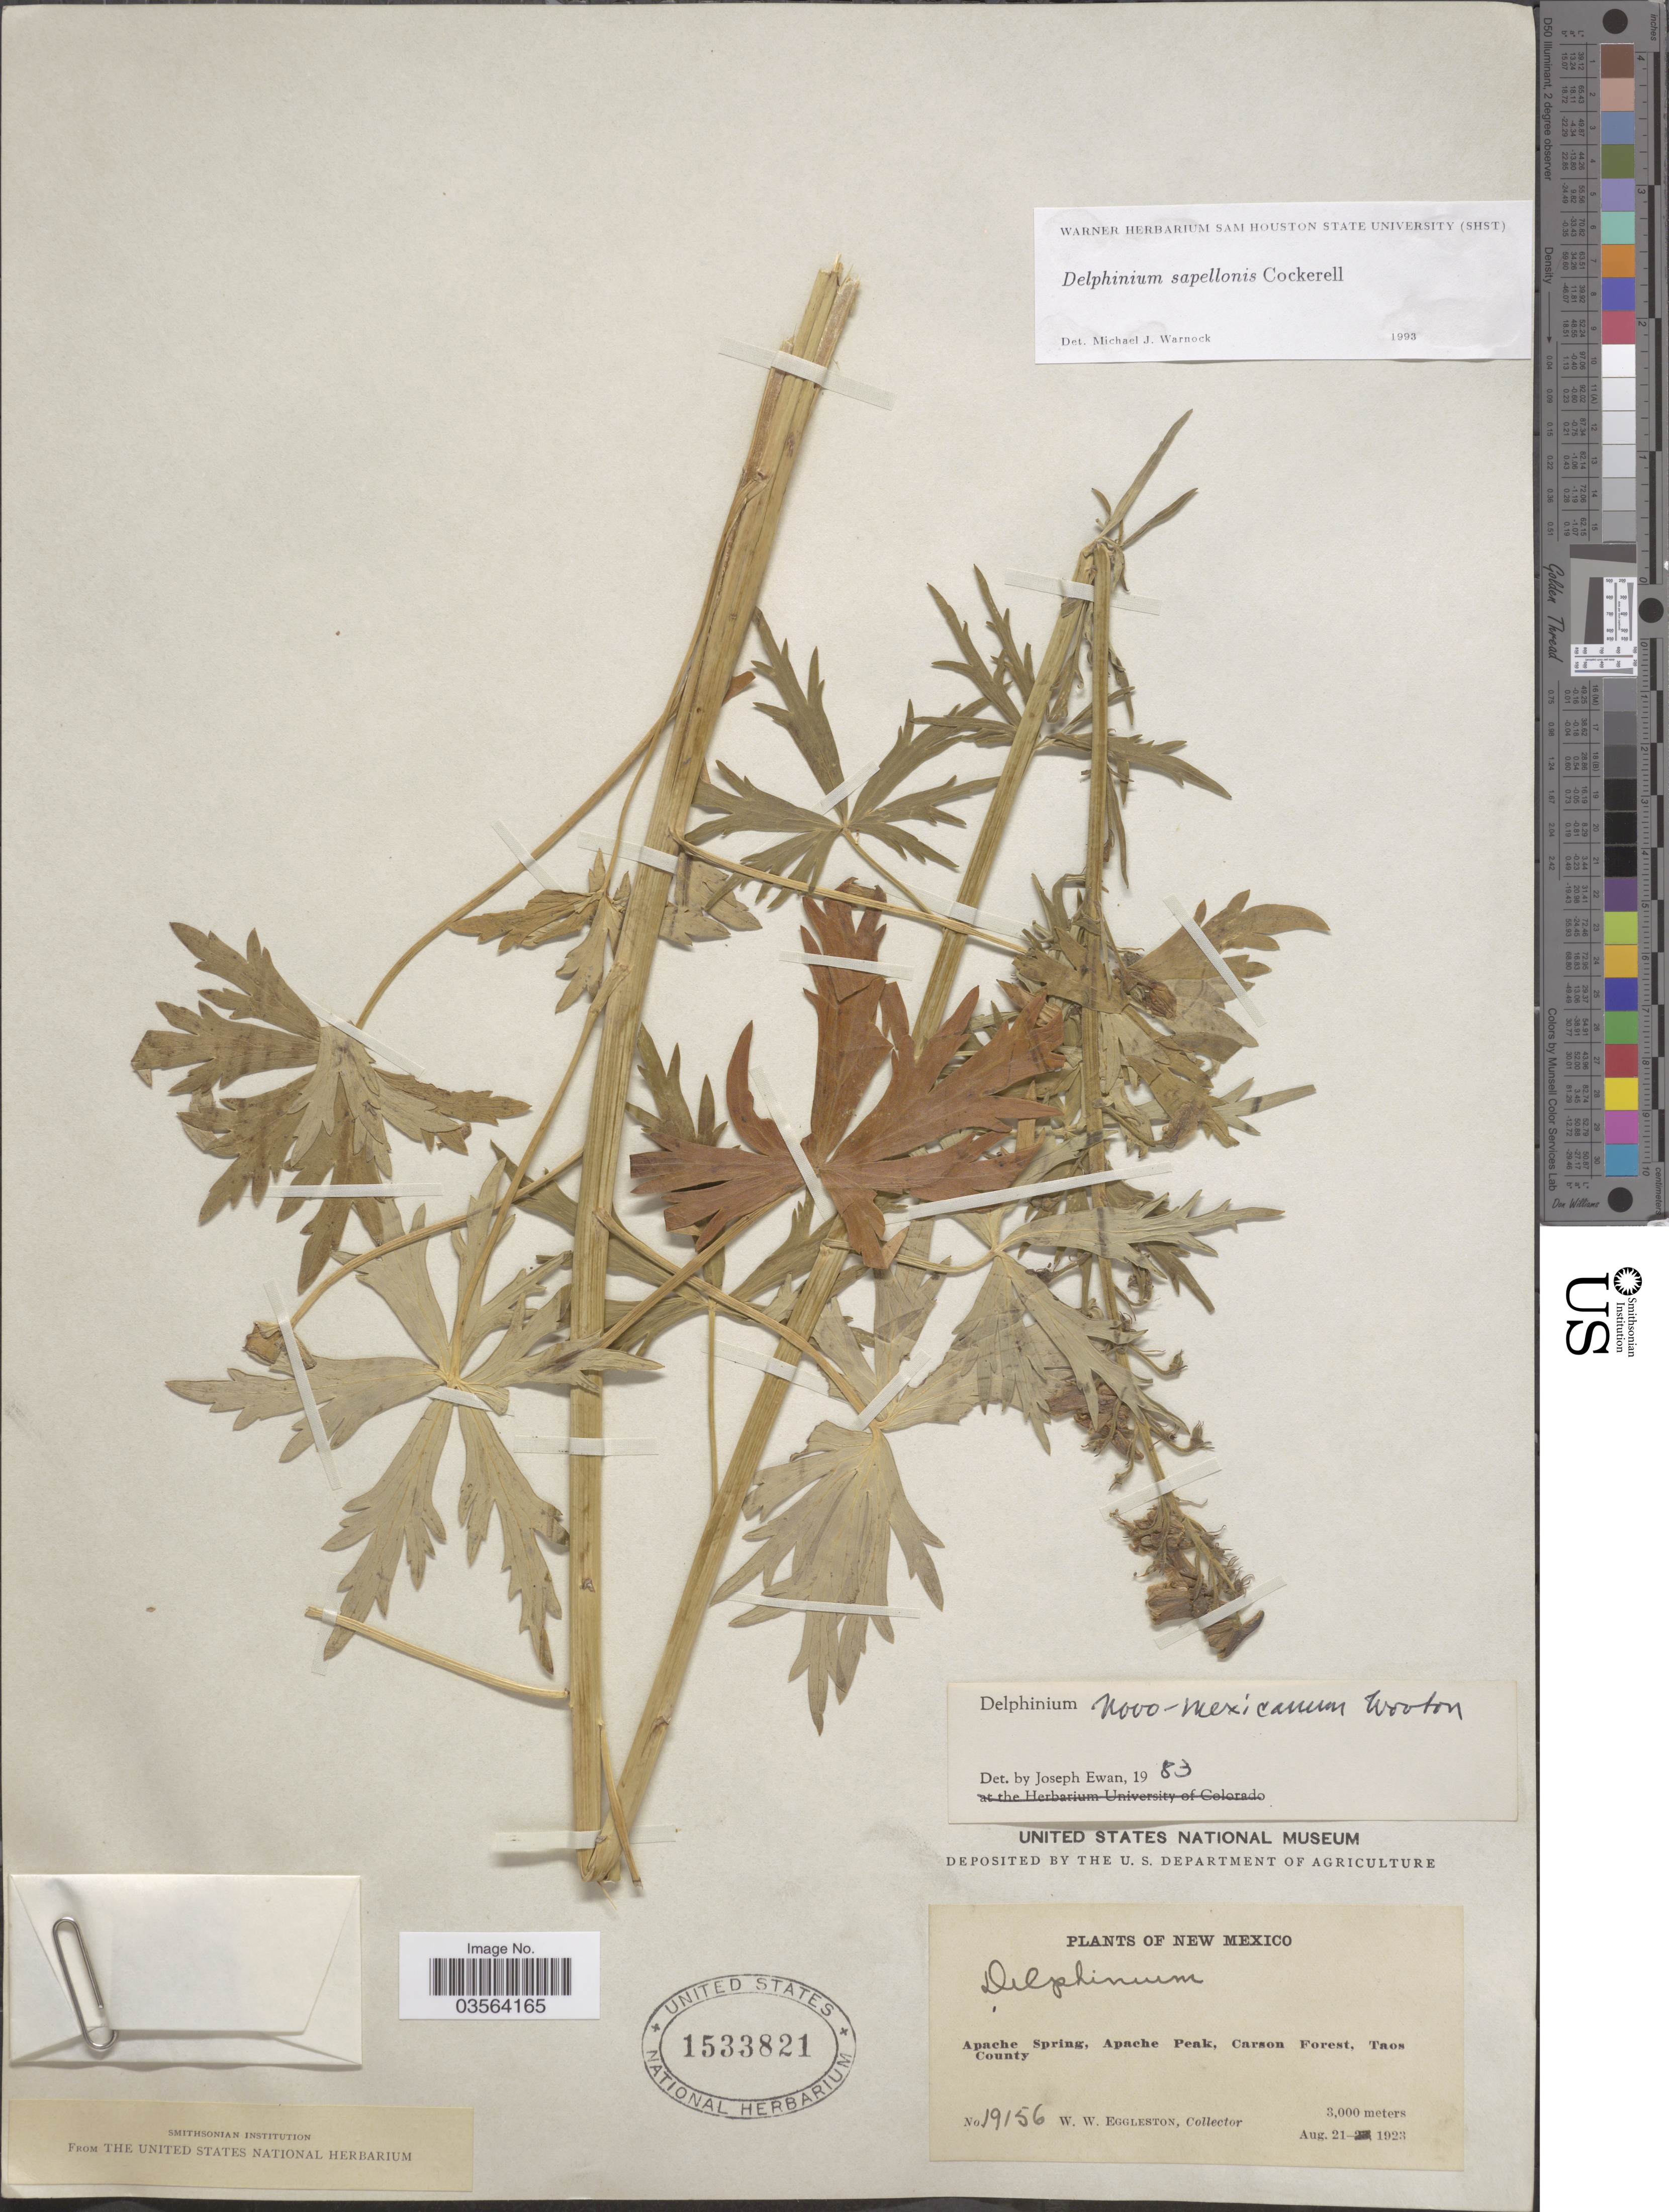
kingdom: Plantae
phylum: Tracheophyta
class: Magnoliopsida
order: Ranunculales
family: Ranunculaceae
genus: Delphinium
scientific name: Delphinium sapellonis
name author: Cockerell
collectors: W. W. Eggleston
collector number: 19156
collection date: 1923-08-21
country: United States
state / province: New Mexico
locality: Apache Spring, Apache Peak, Carson Forest, Taos County.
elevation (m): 3000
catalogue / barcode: US 1533821